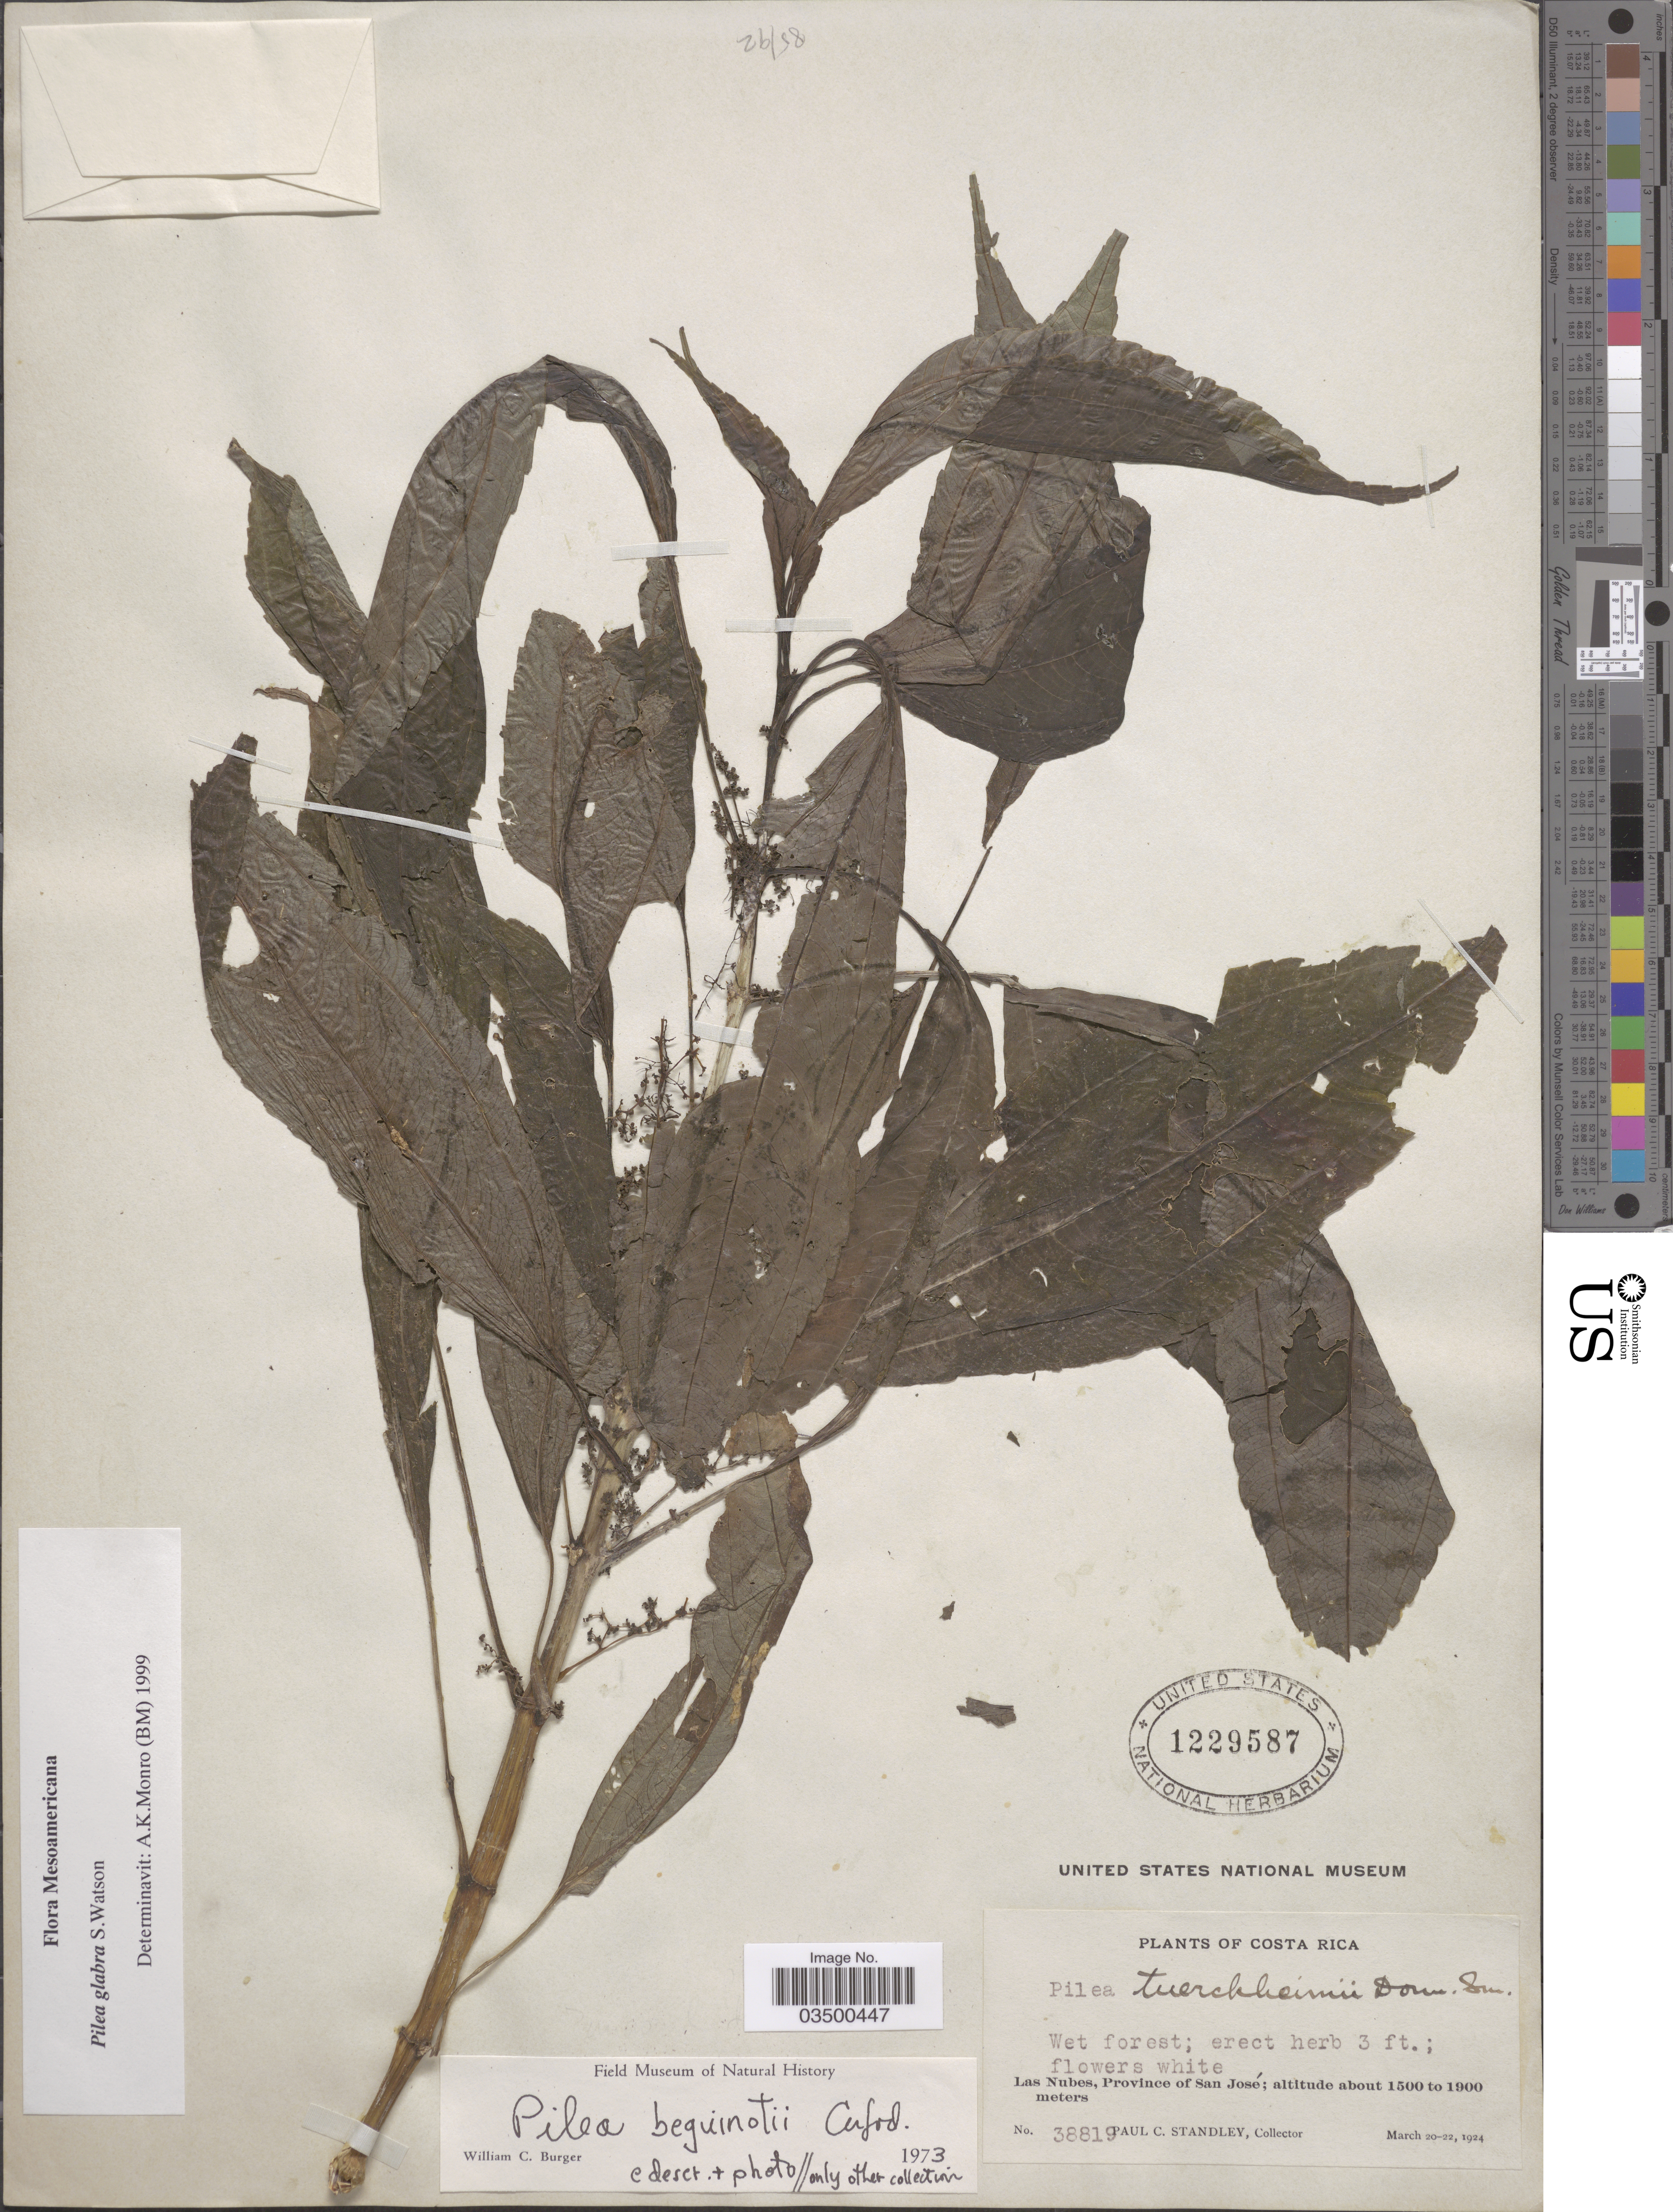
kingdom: Plantae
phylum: Tracheophyta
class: Magnoliopsida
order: Rosales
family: Urticaceae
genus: Pilea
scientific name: Pilea glabra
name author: S. Watson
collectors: P. C. Standley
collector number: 38819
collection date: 1924-03-20/1924-03-22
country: Costa Rica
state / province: San José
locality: Las Nubes.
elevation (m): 1500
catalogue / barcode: US 1229587